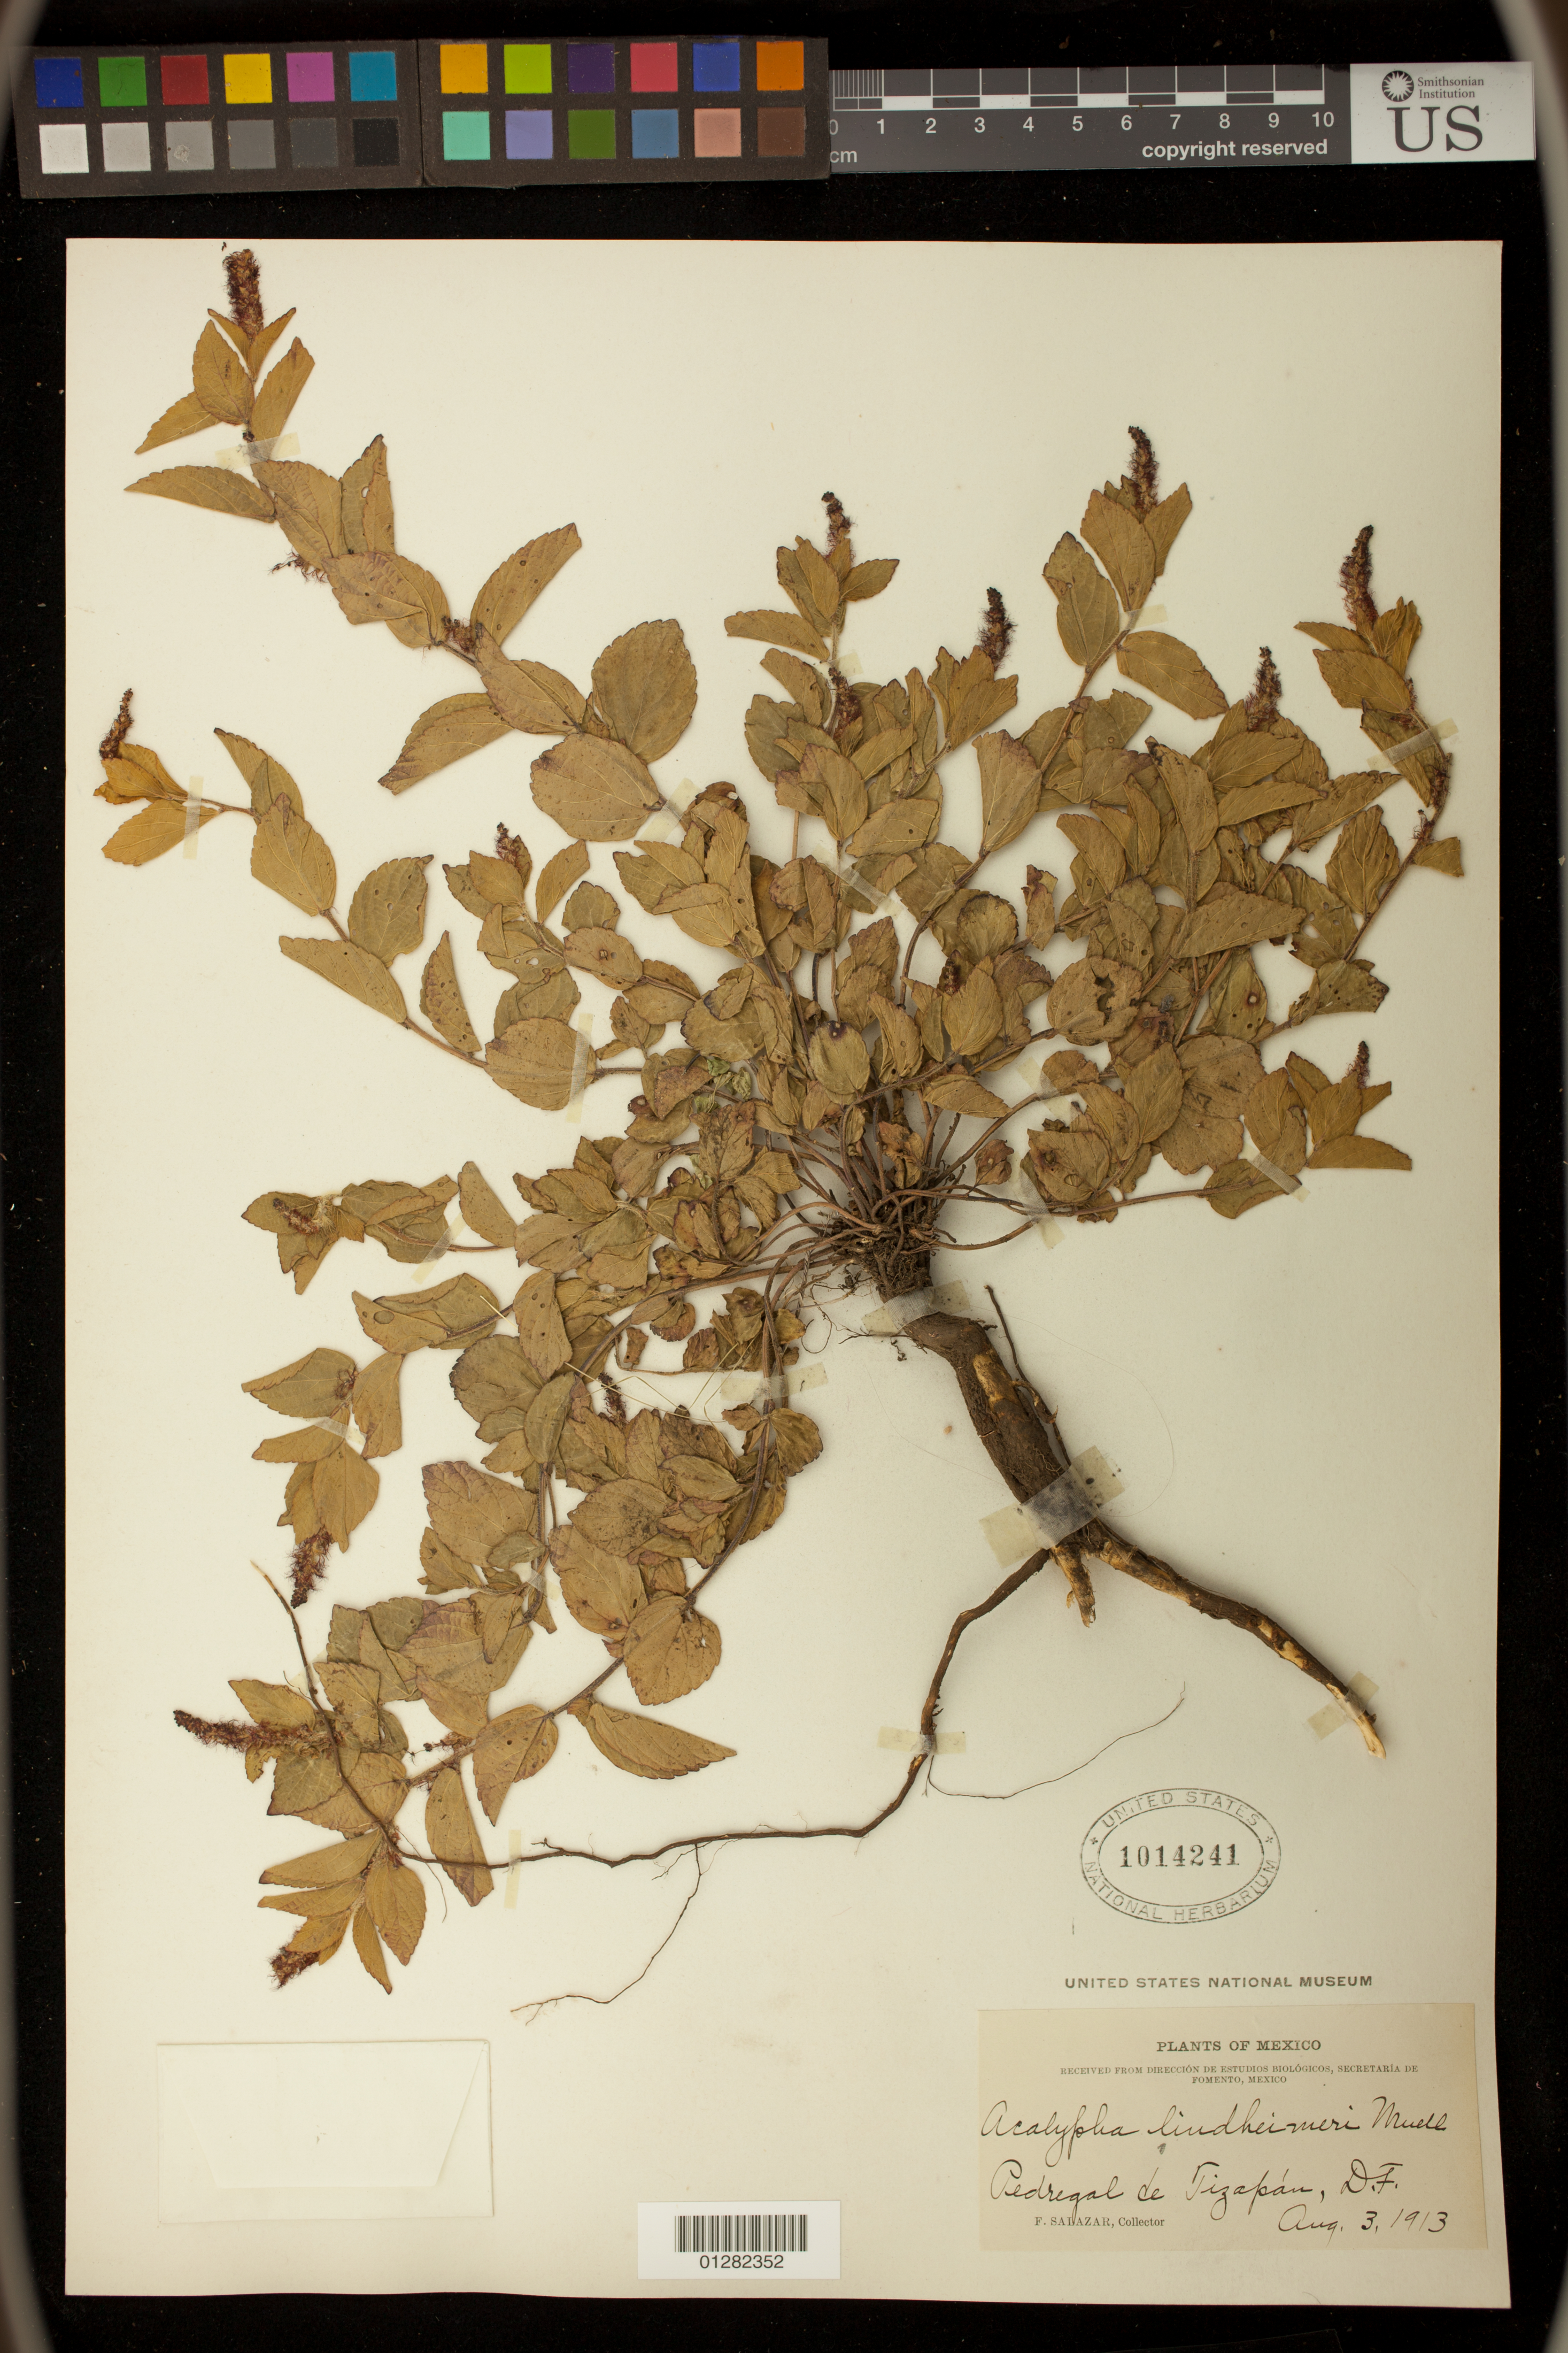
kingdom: Plantae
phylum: Tracheophyta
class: Magnoliopsida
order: Malpighiales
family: Euphorbiaceae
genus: Acalypha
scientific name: Acalypha phleoides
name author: Cav.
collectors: H. H. Iltis & A. Lasseigne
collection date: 1913-08-03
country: Mexico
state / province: Distrito Federal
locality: Pedregal de Tizapan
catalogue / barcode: US 1014241